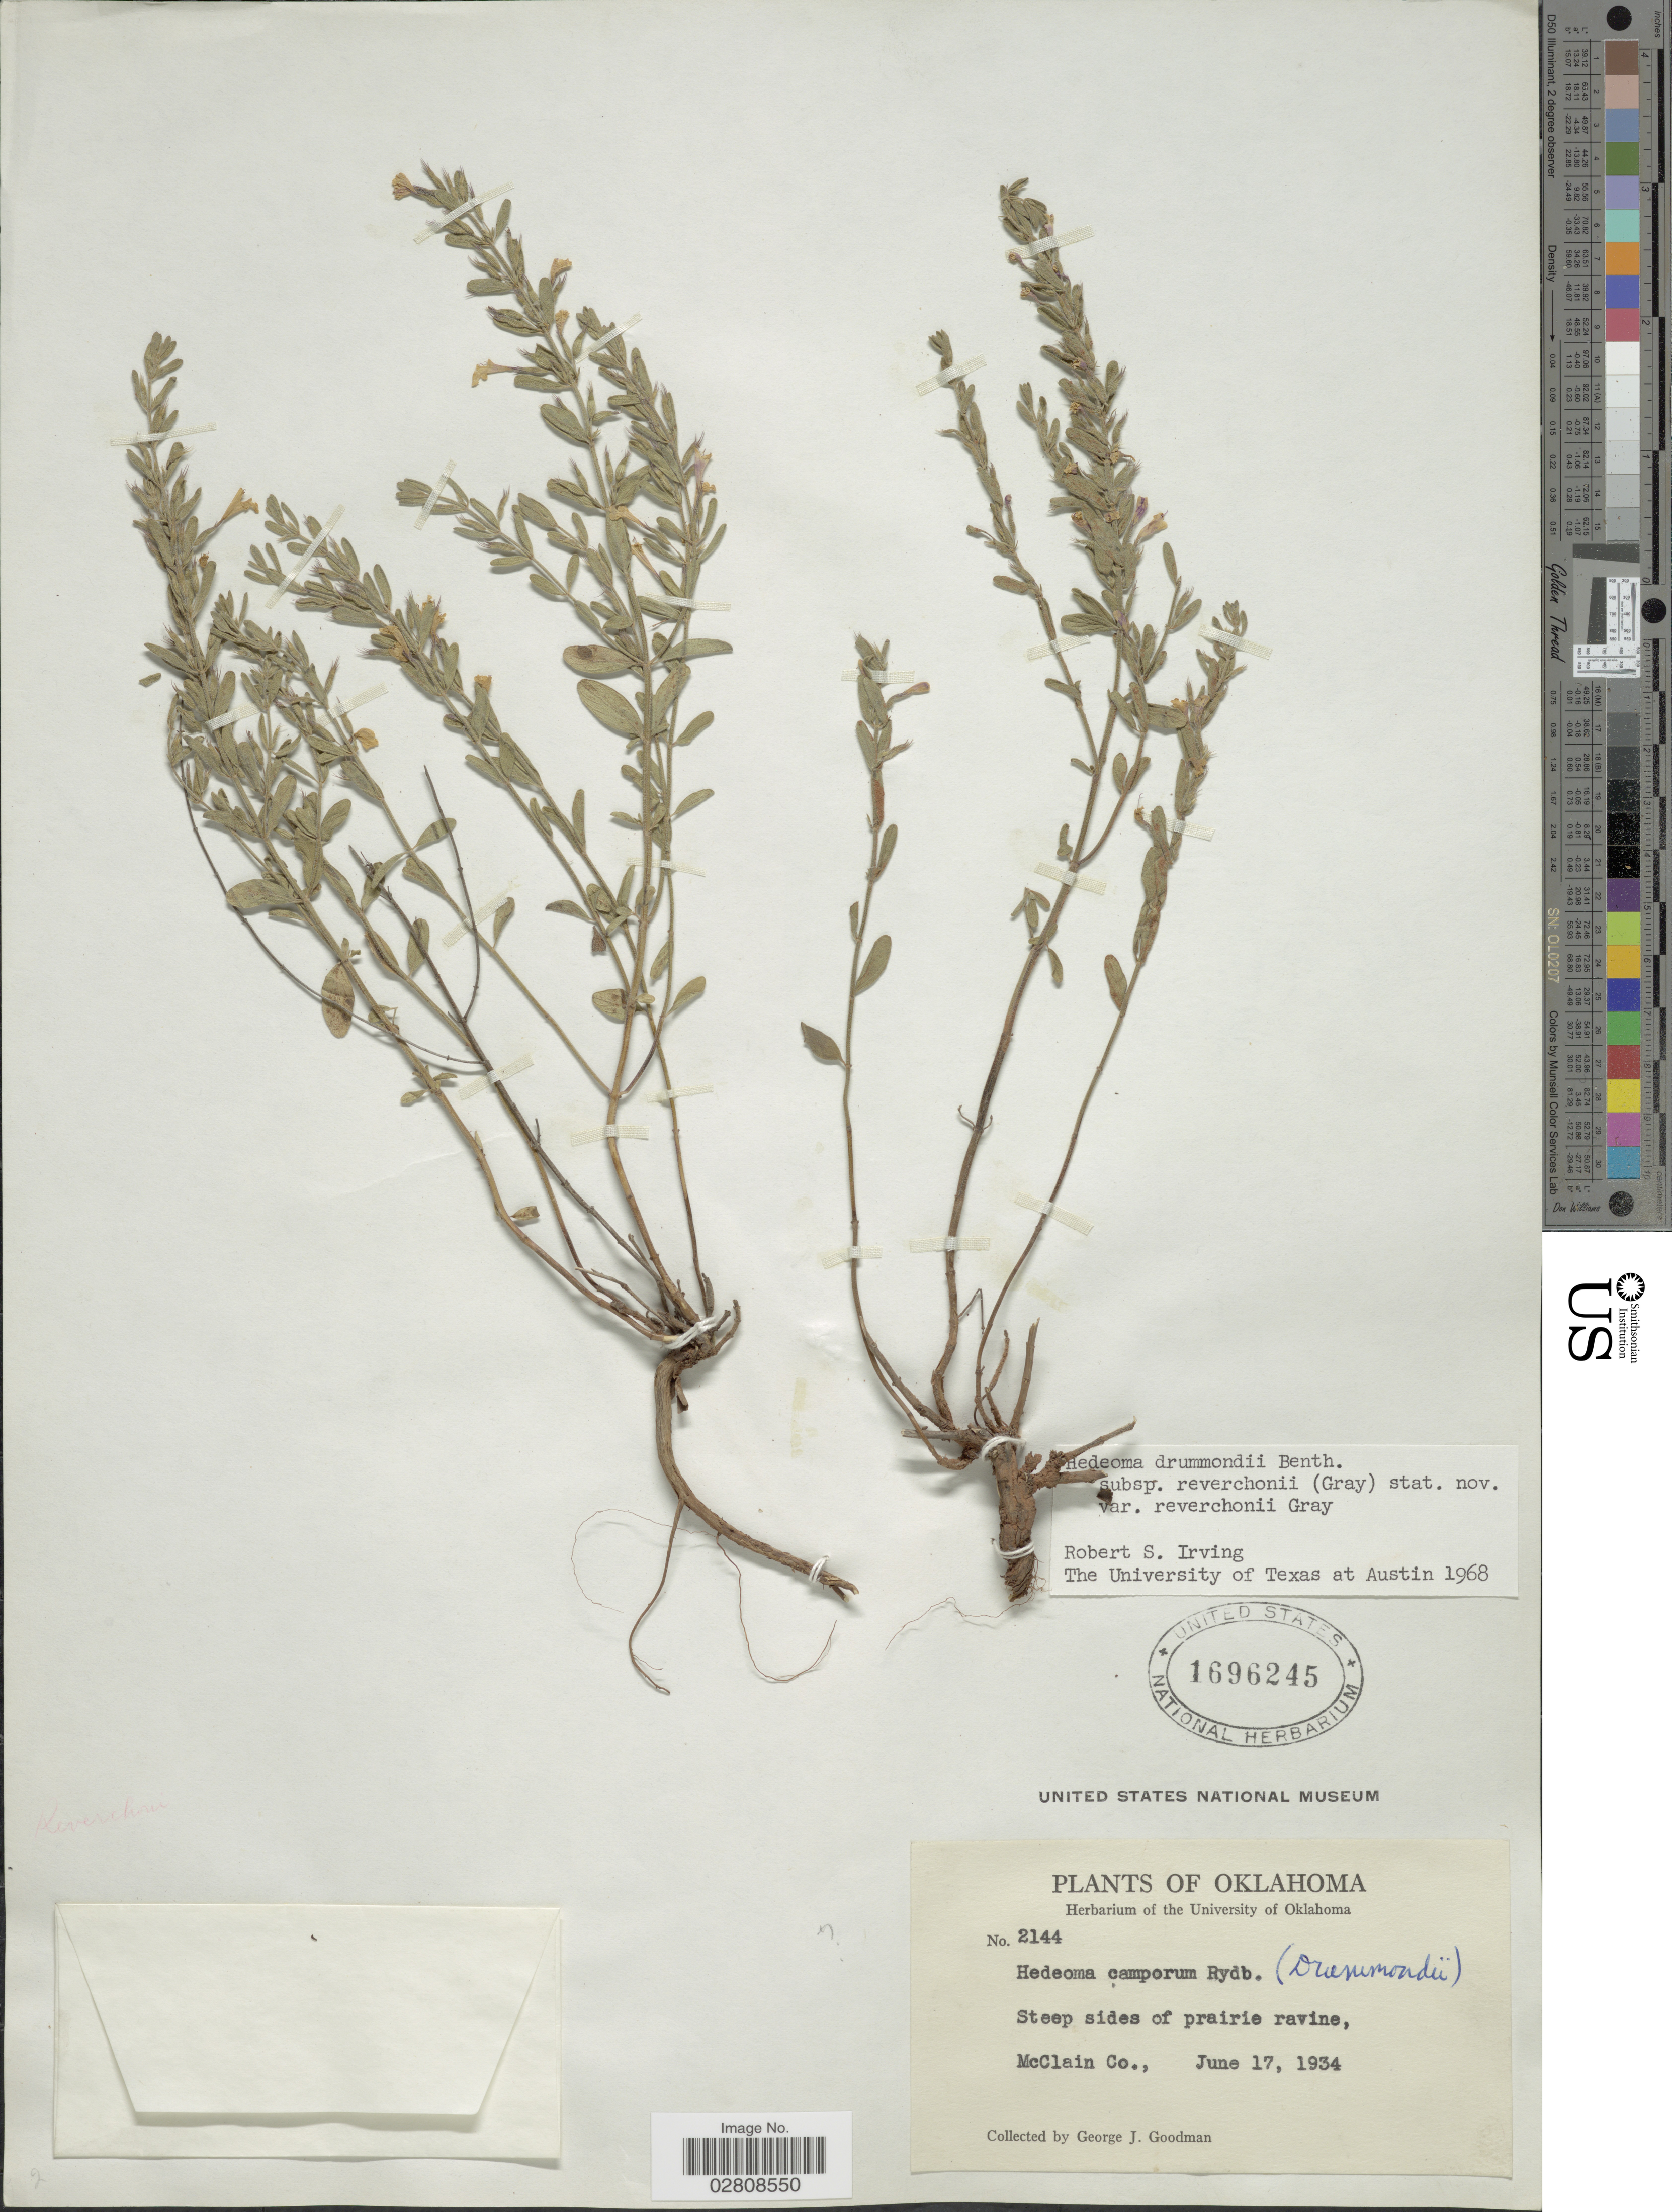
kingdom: Plantae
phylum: Tracheophyta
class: Magnoliopsida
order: Lamiales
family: Lamiaceae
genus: Hedeoma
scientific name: Hedeoma drummondii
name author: Benth.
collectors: G. J. Goodman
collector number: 2144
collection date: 1934-06-17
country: United States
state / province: Oklahoma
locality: Steep sides of prairie ravine, McClain Co.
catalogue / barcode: US 1696245